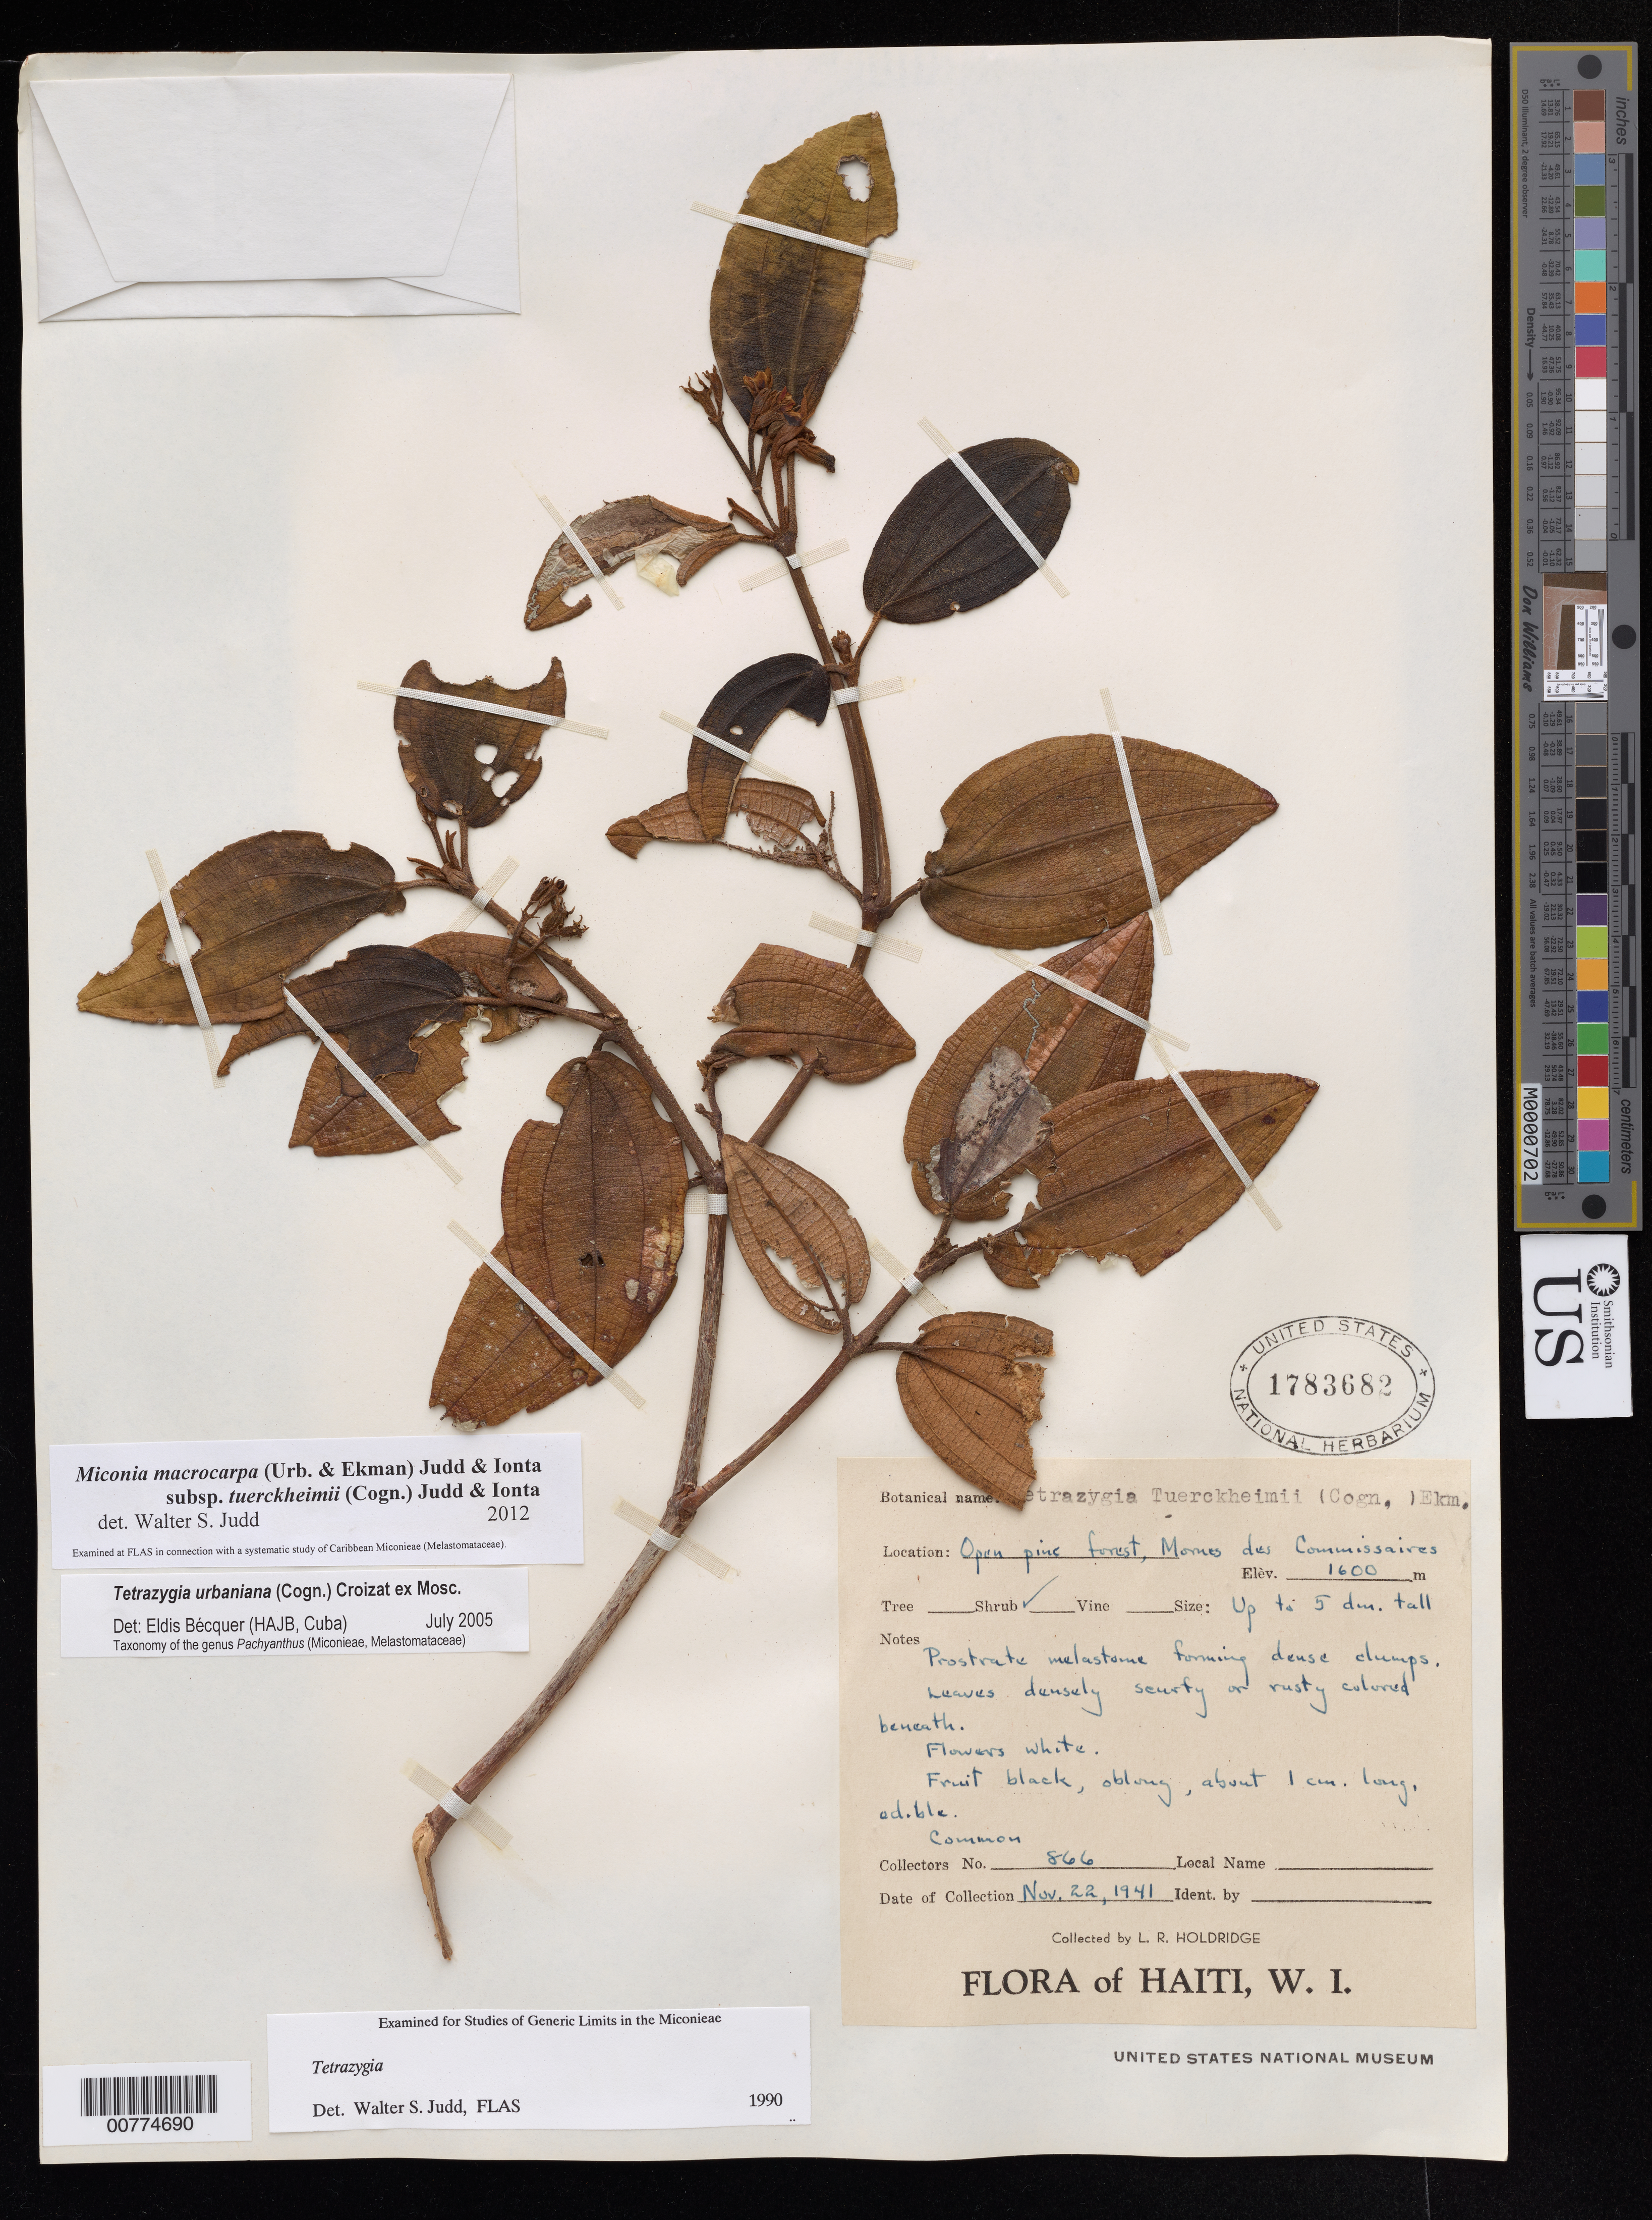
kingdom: Plantae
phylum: Tracheophyta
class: Magnoliopsida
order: Myrtales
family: Melastomataceae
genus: Miconia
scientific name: Miconia macrocarpa subsp. tuerckheimii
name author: (Cogn.) Judd & Ionta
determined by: Judd, Walter S.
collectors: L. Holdridge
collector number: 866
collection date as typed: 22 Nov 1941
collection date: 1941-11-22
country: Haiti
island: Hispaniola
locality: Mornes des Commissaires.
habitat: Open pine forest.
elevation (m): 1600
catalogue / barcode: US 1783682